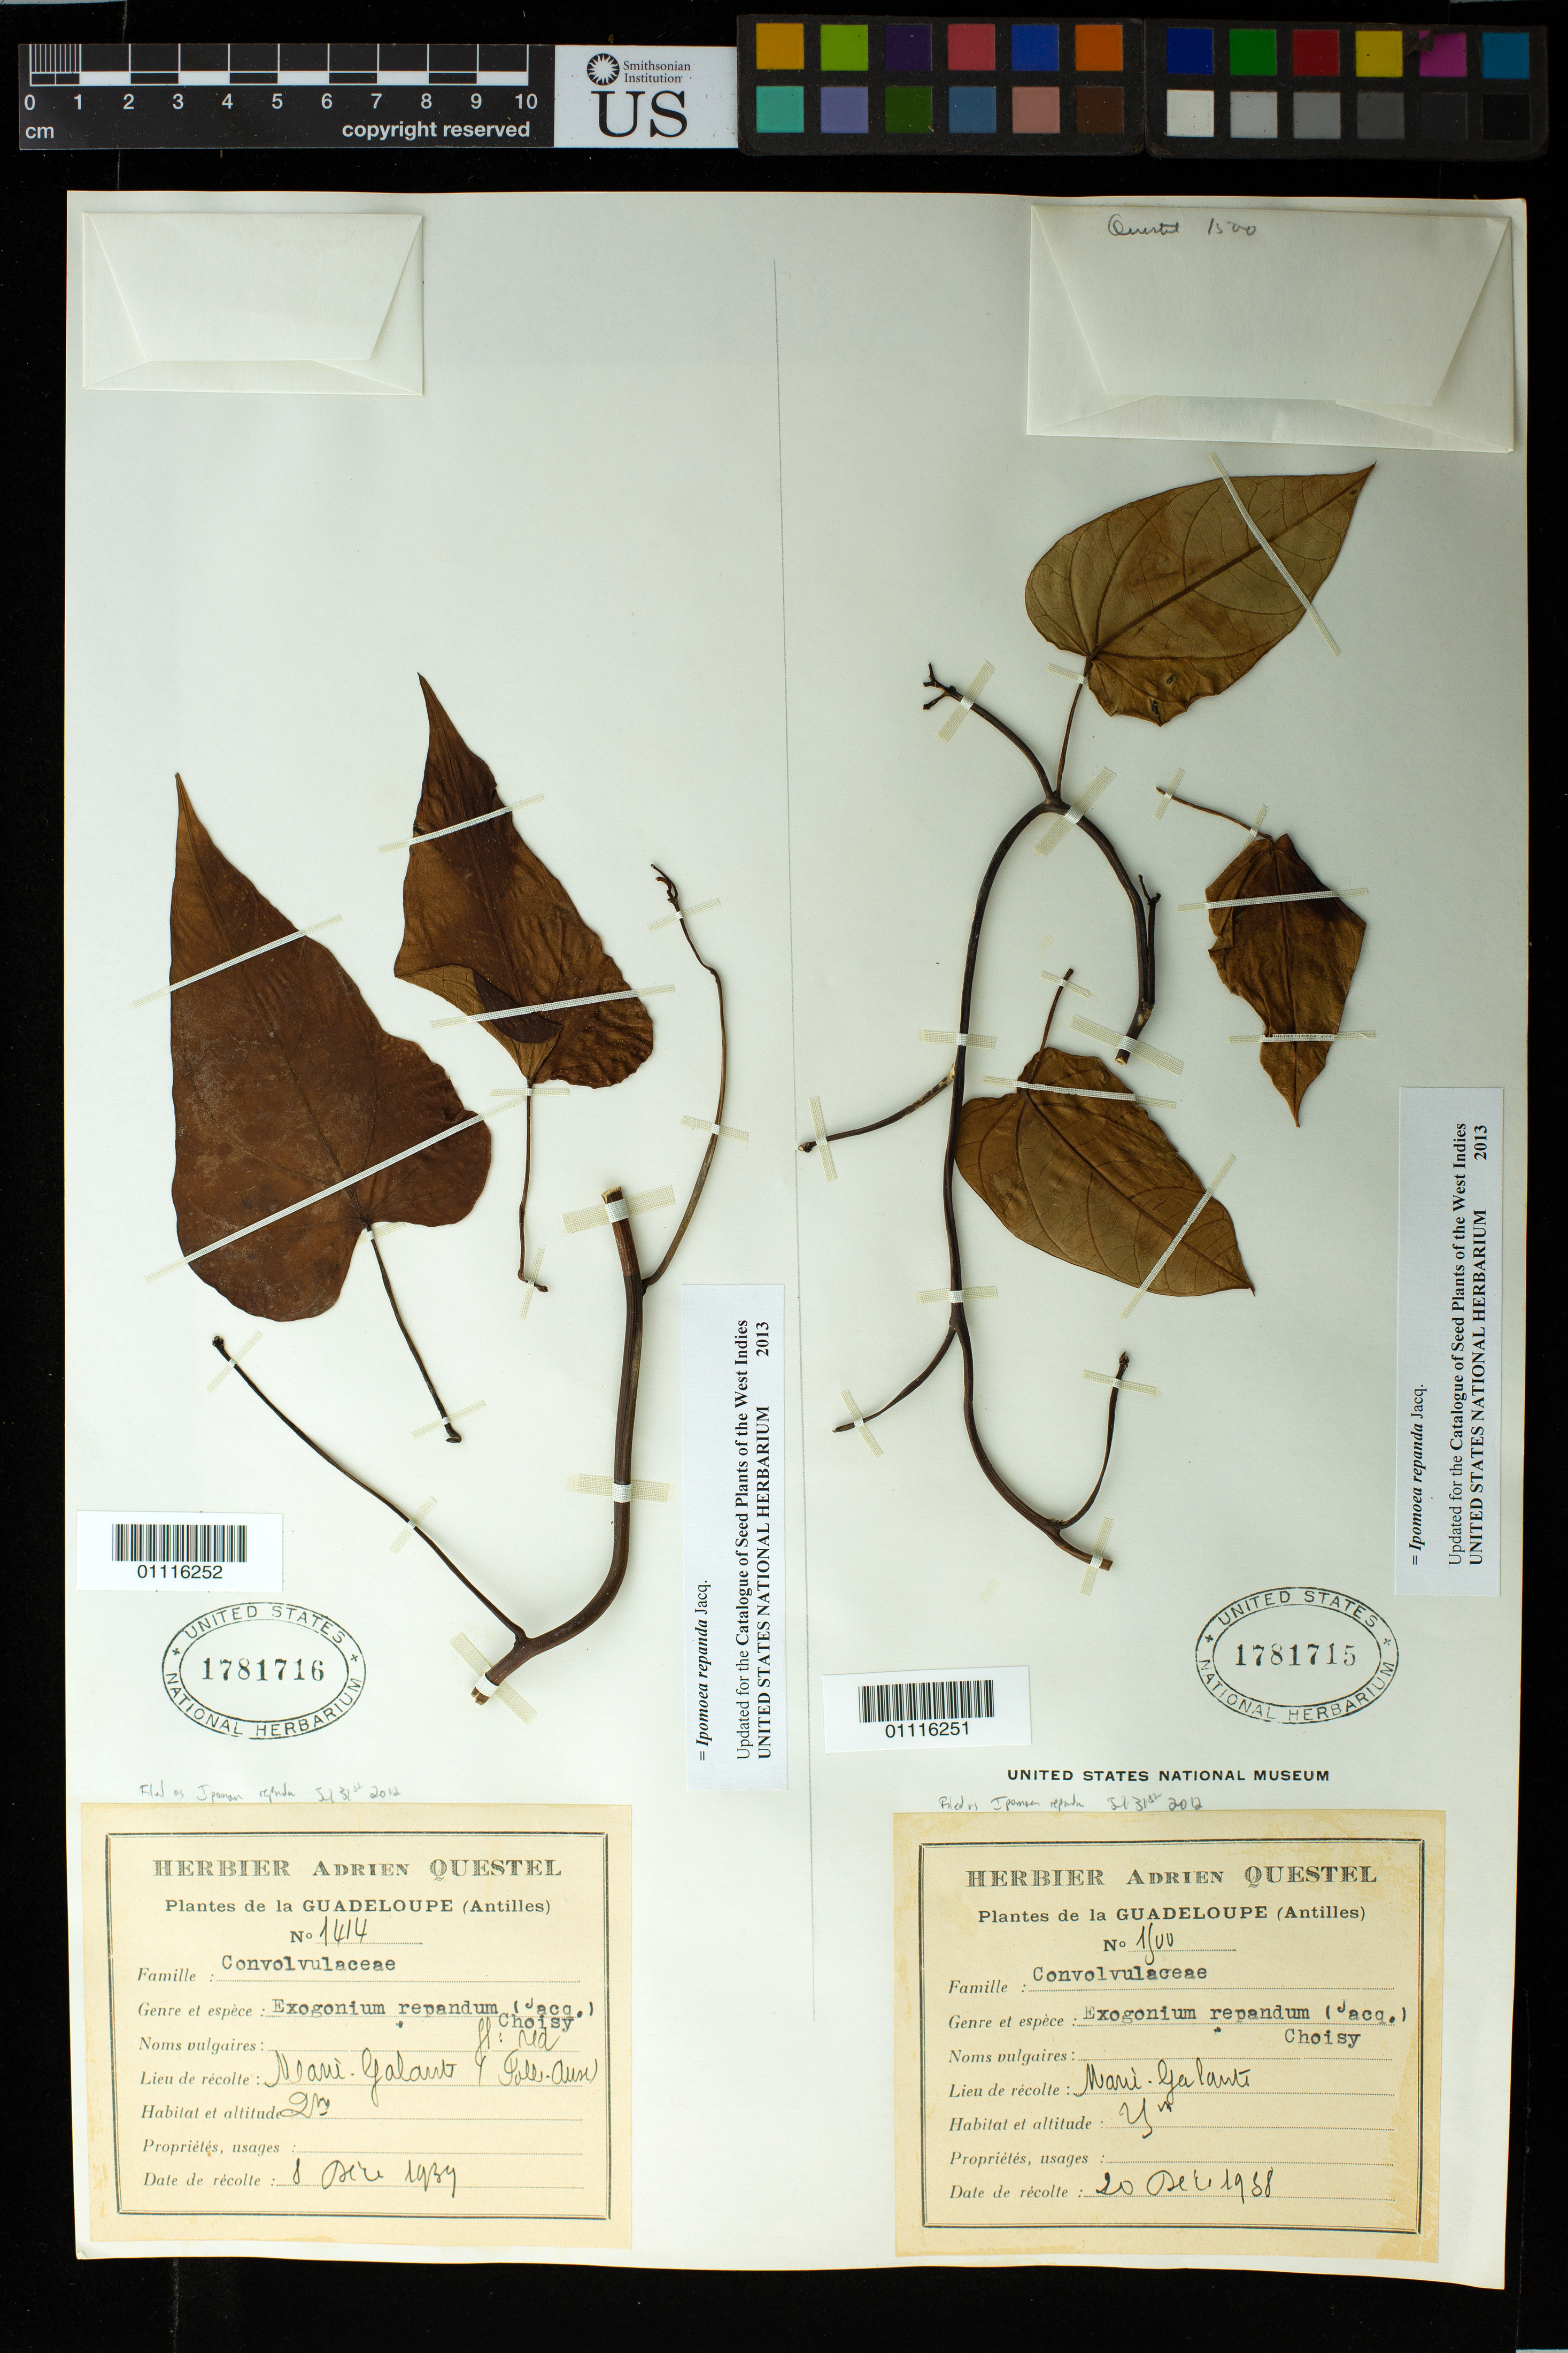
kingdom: Plantae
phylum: Tracheophyta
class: Magnoliopsida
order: Solanales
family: Convolvulaceae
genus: Ipomoea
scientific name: Ipomoea repanda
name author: Jacq.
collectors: A. Questel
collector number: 1500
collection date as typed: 20 Dec 1938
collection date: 1938-12-20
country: Guadeloupe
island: Marie Galante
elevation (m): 25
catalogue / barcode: US 1781715